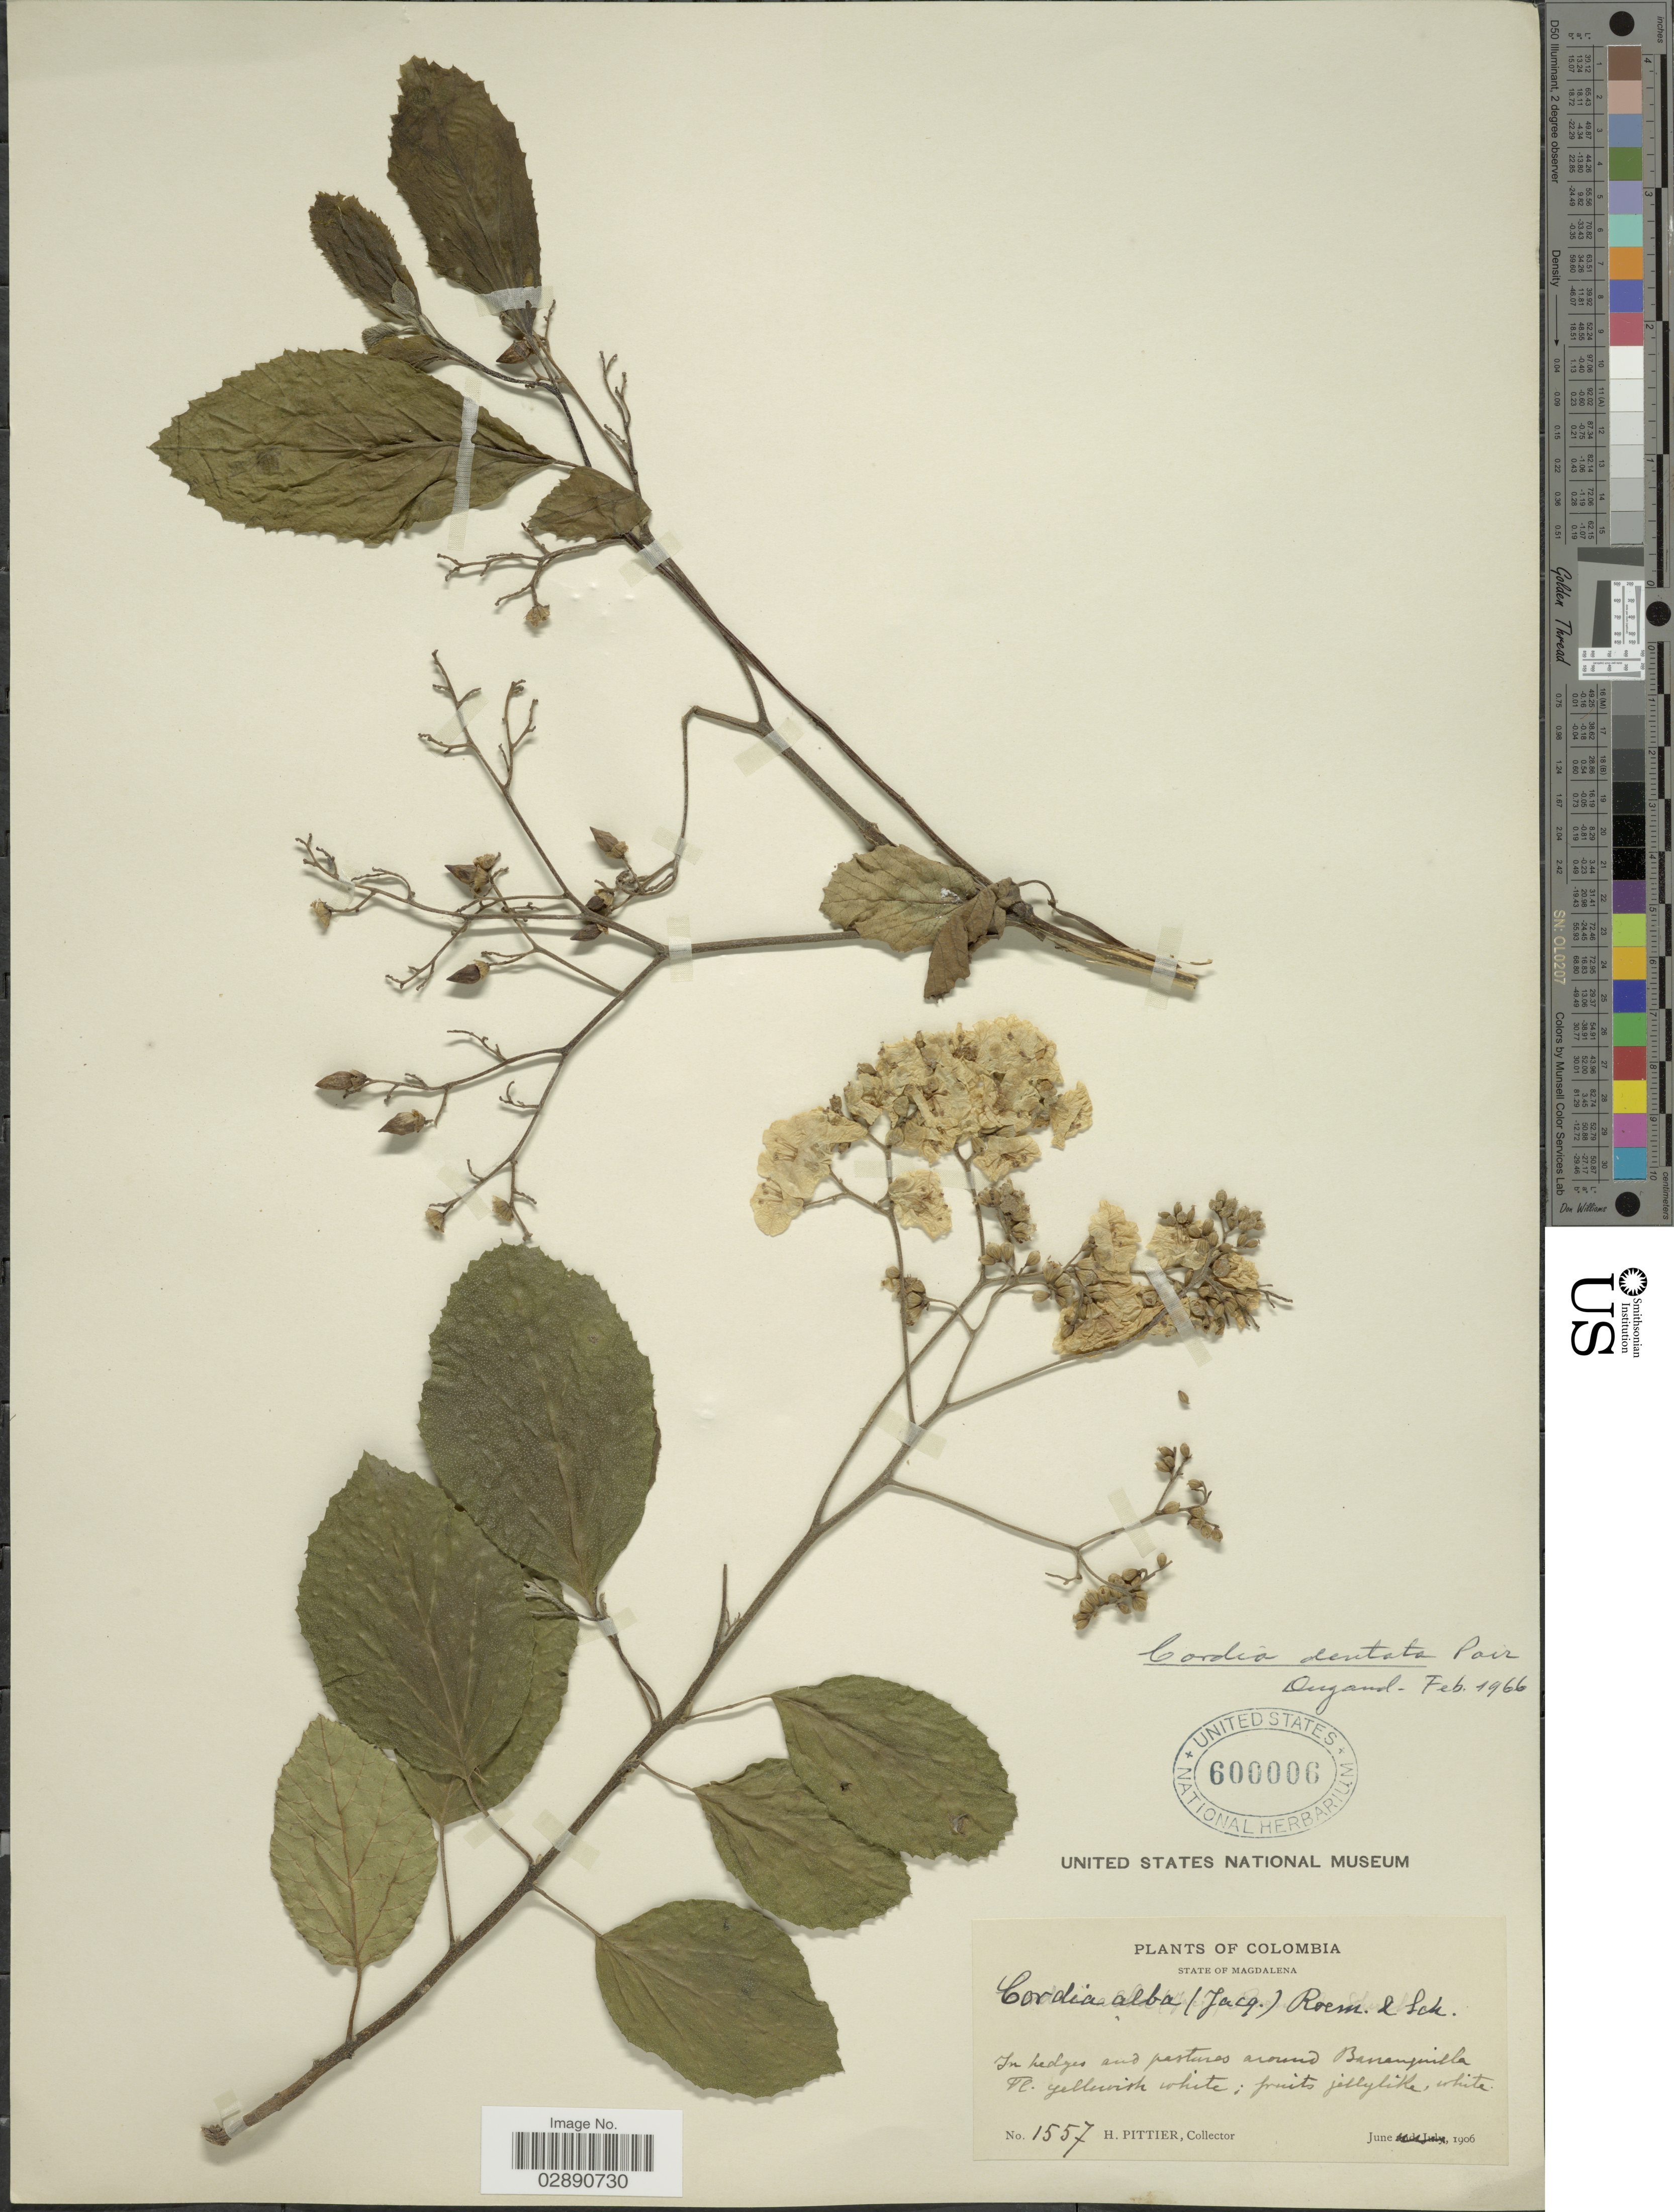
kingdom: Plantae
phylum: Tracheophyta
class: Magnoliopsida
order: Boraginales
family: Cordiaceae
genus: Cordia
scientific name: Cordia dentata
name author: Poir.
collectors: H. F. Pittier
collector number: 1557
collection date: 1906-06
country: Colombia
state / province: Magdalena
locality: In hedges and pastures around Barranquilla.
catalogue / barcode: US 600006